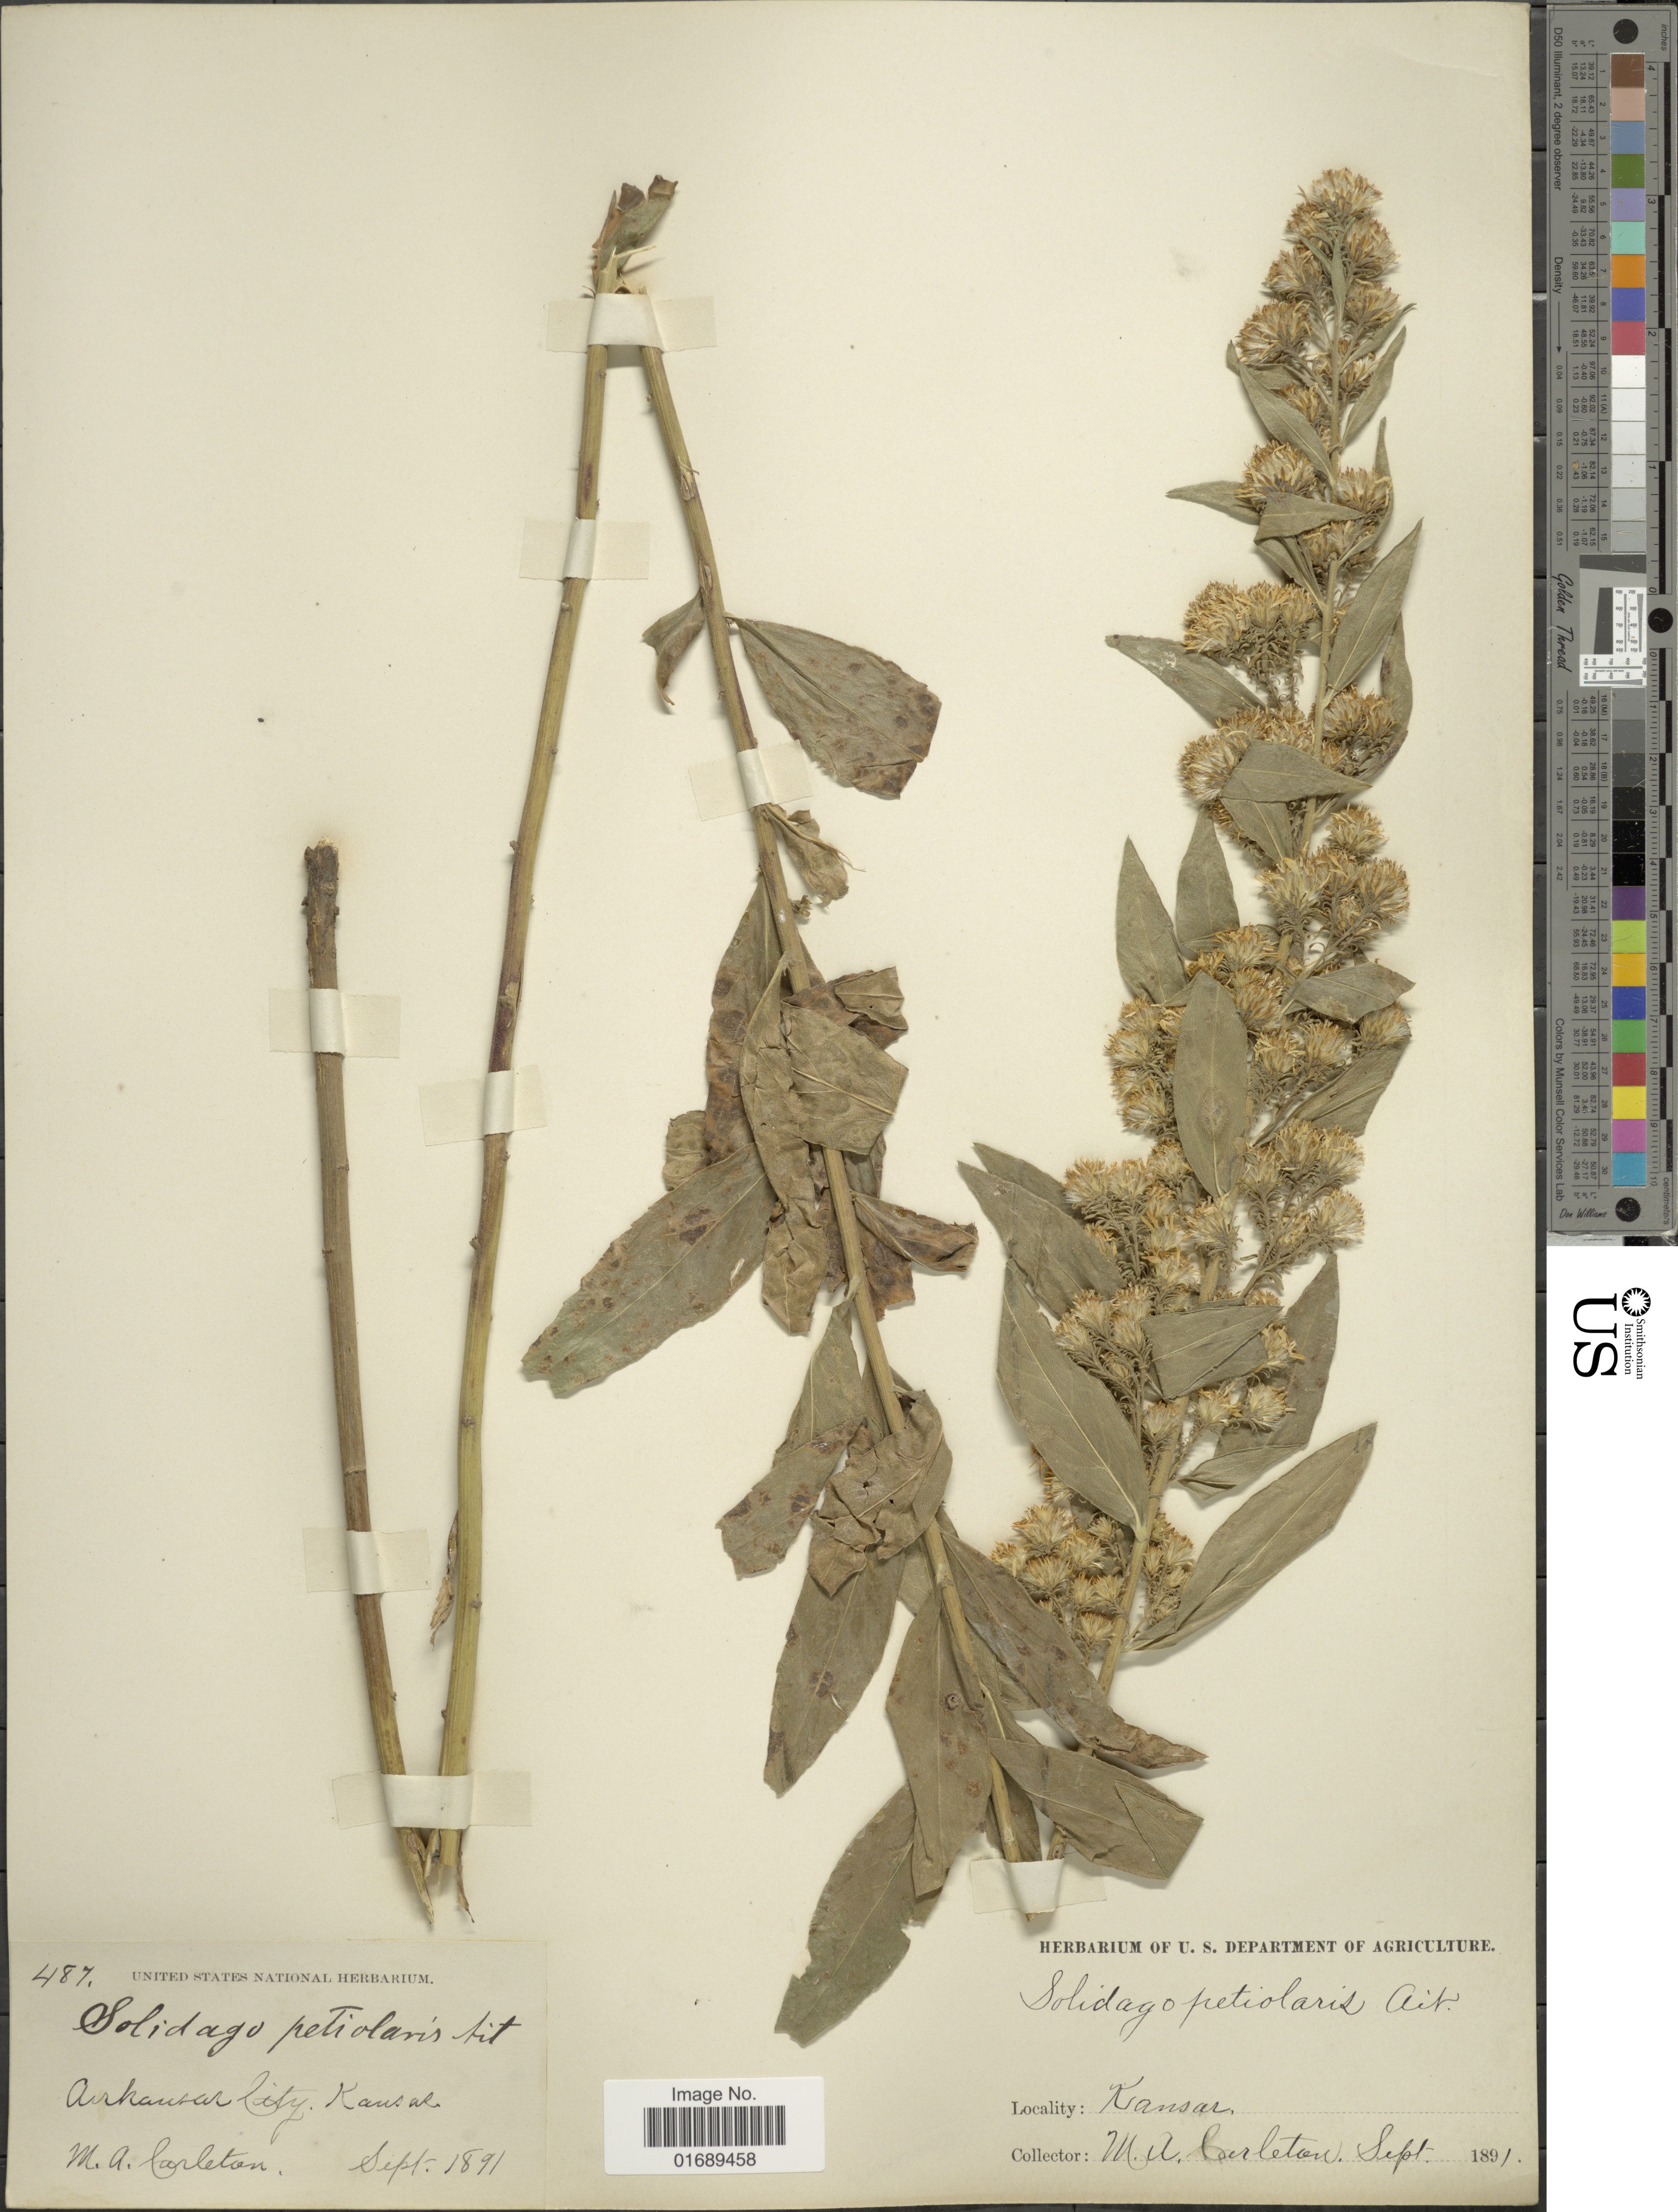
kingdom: Plantae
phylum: Tracheophyta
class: Magnoliopsida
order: Asterales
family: Asteraceae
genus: Solidago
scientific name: Solidago petiolaris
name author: Aiton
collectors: M. A. Carleton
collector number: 487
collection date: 1891-09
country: United States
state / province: Kansas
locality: Arkansas City